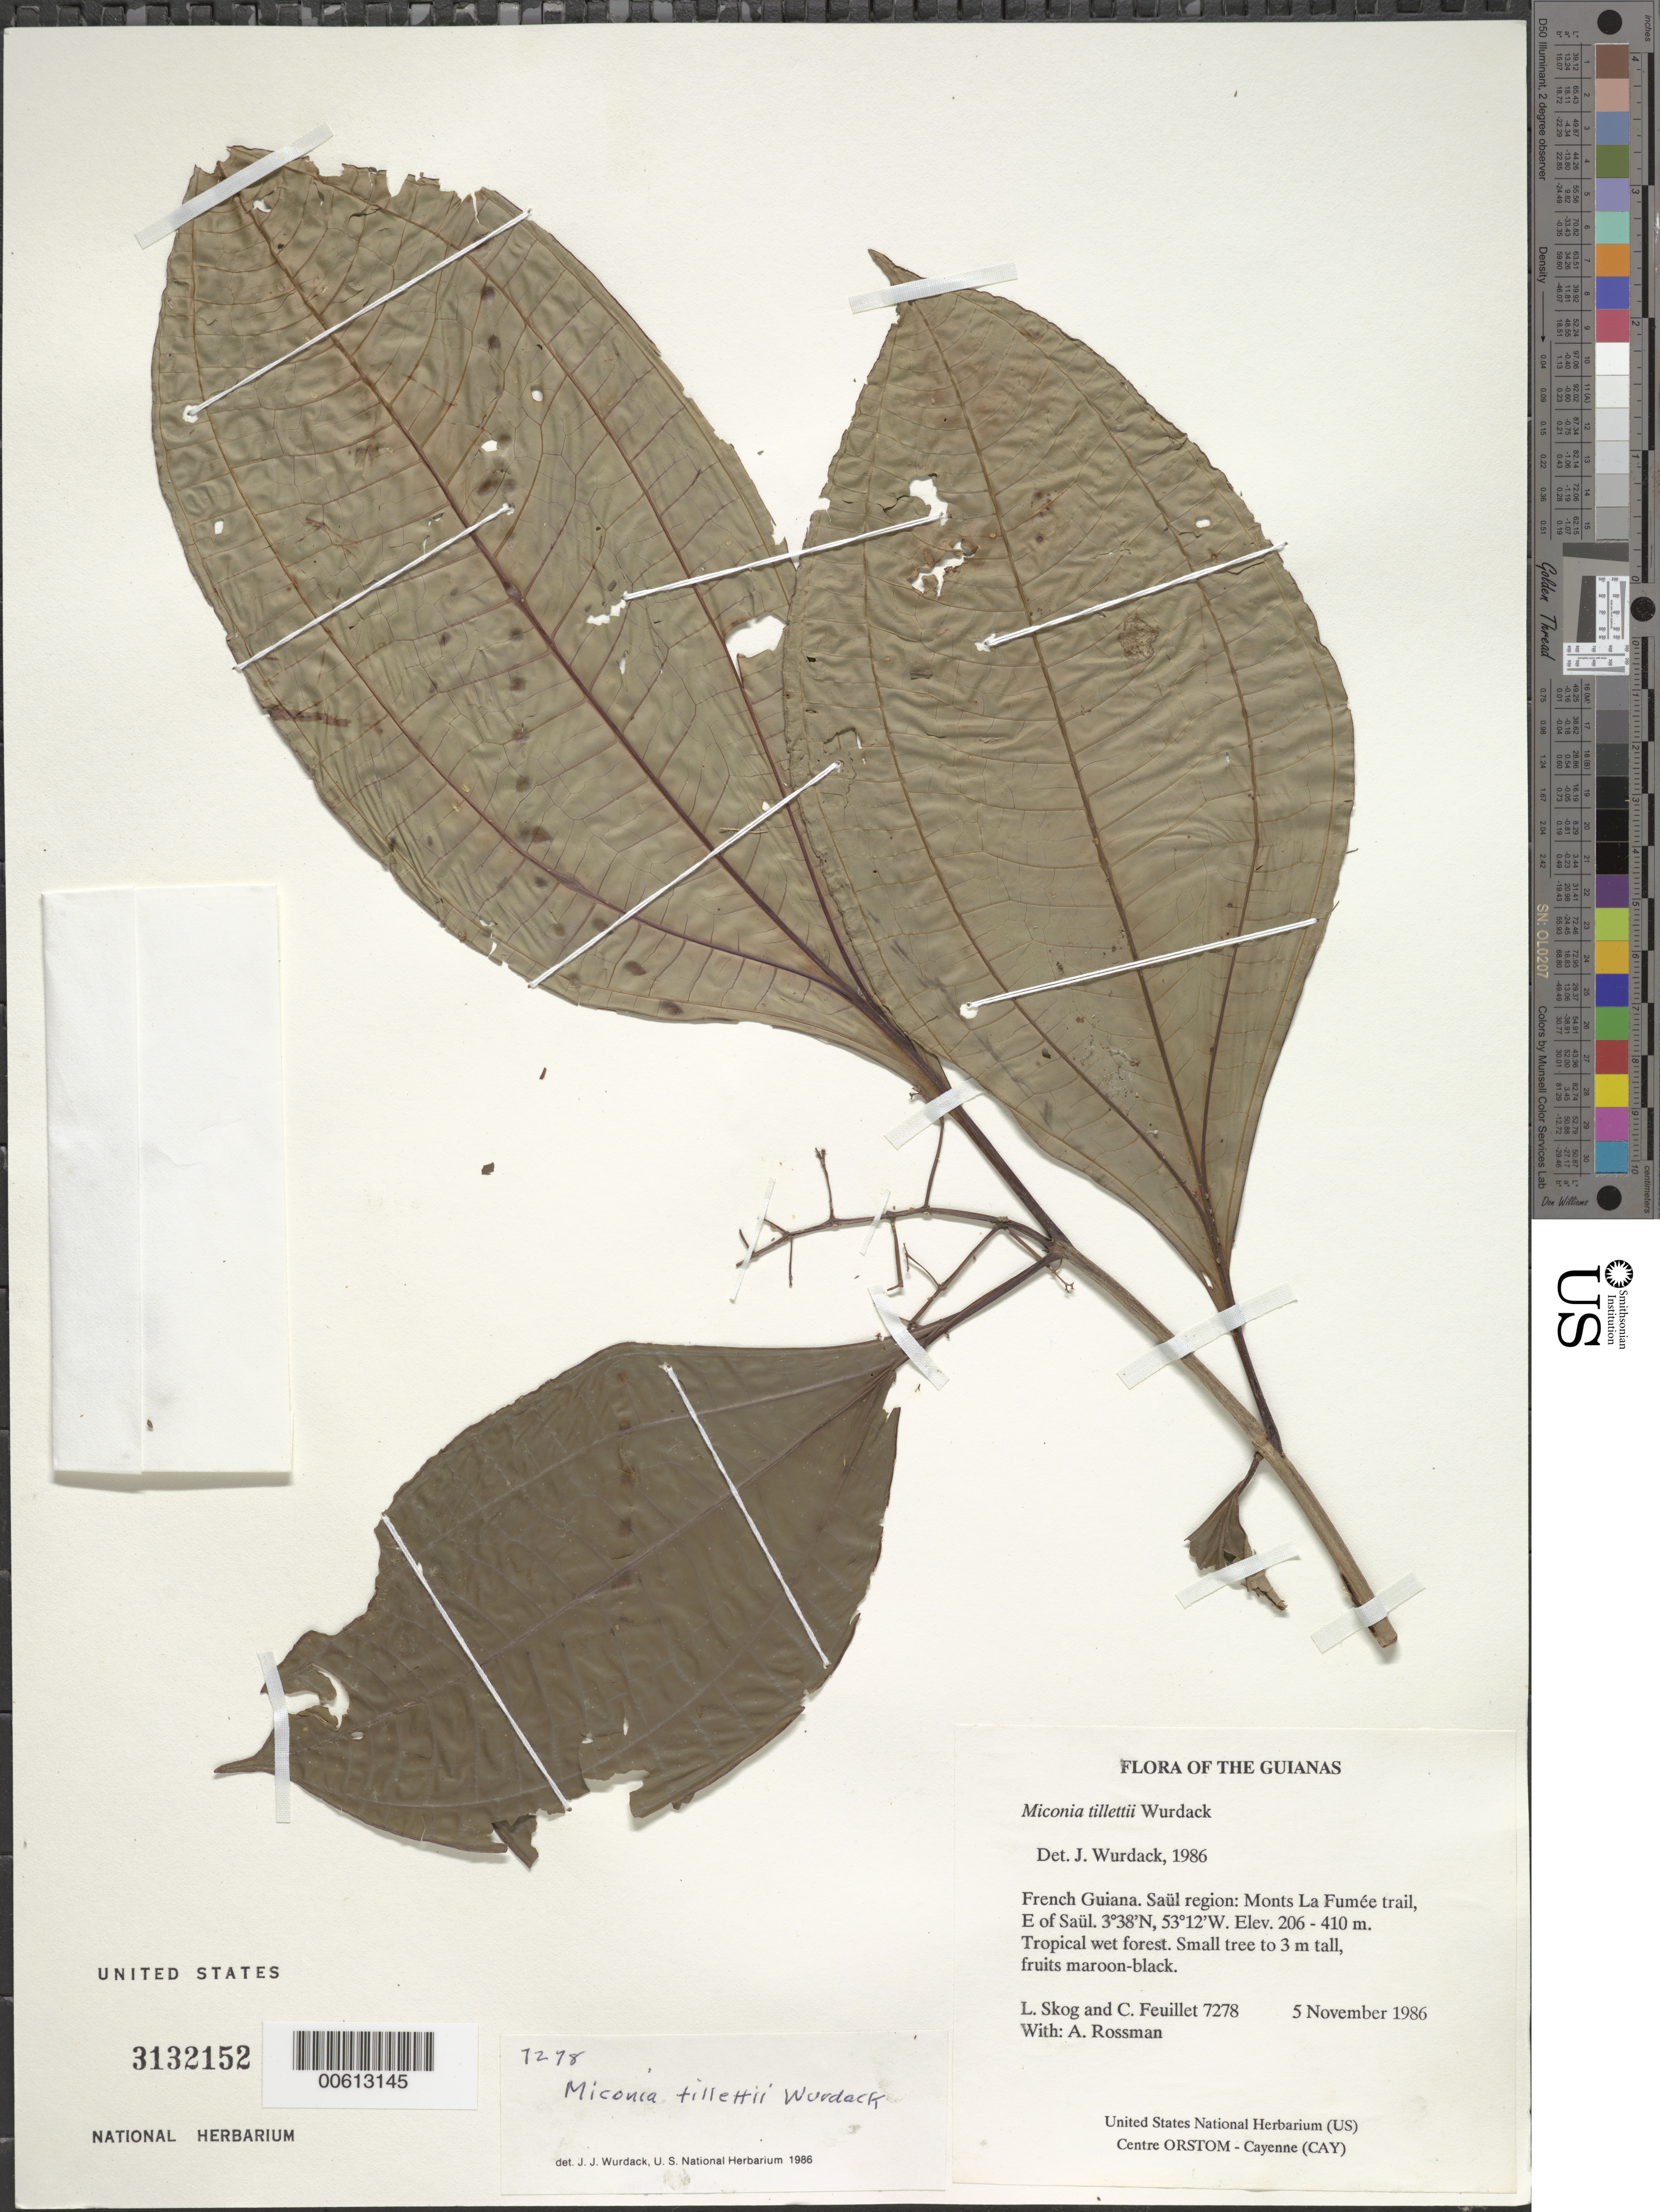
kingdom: Plantae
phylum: Tracheophyta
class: Magnoliopsida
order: Myrtales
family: Melastomataceae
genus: Miconia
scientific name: Miconia tillettii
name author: Wurdack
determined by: Wurdack, John J., (US), US (UNITED STATES)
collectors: L. E. Skog, C. Feuillet & A. Rossman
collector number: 7278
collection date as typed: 5 November 1986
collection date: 1986-11-05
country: French Guiana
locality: Monts La Fumée trail, E of Saül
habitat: Tropical wet forest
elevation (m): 206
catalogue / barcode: US 3132152